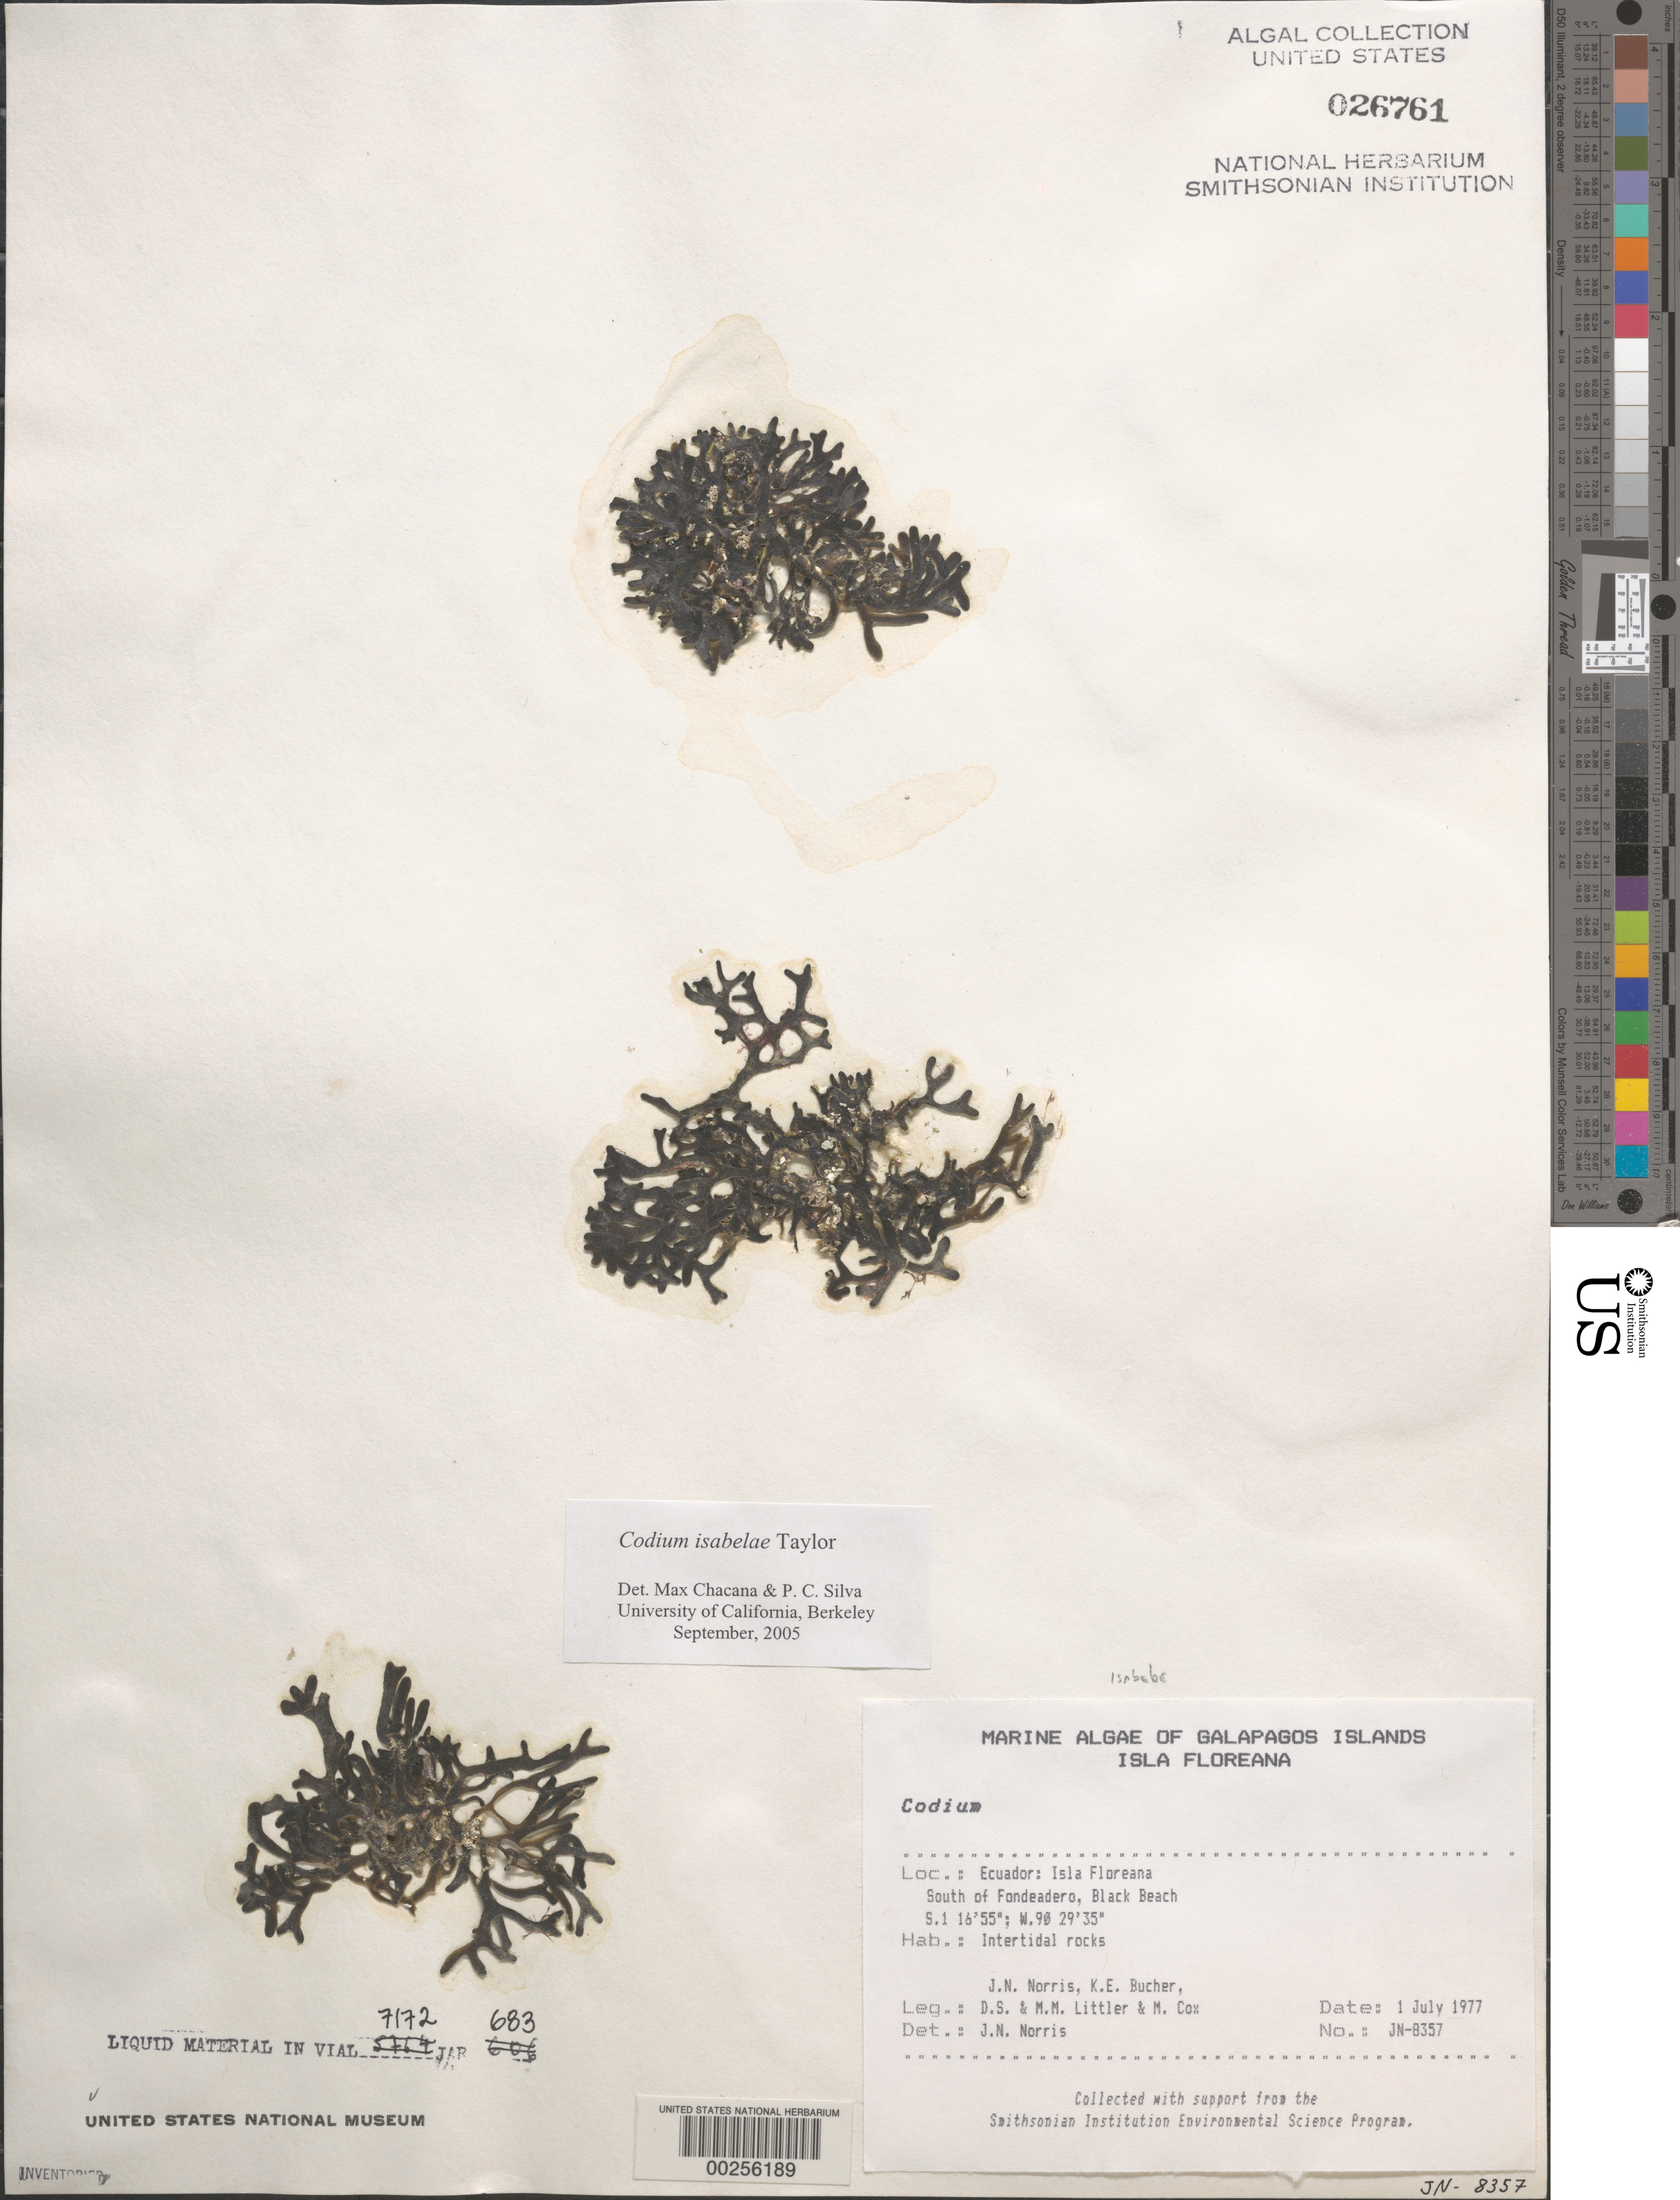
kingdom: Plantae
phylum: Chlorophyta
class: Ulvophyceae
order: Bryopsidales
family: Codiaceae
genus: Codium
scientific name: Codium isabelae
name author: W.R. Taylor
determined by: Chacana, M. E.; Silva, P. C.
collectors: J. N. Norris, K. E. Bucher, M. Cox, M. M. Littler & D. S. Littler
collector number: JN-8357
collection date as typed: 01 Jul 1977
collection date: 1977-07-01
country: Ecuador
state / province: Colón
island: Floreana [Charles, Santa Maria]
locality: Black Beach south of Fondeadero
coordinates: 1 16'55"S, 90 29'35"W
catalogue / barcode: US 26761